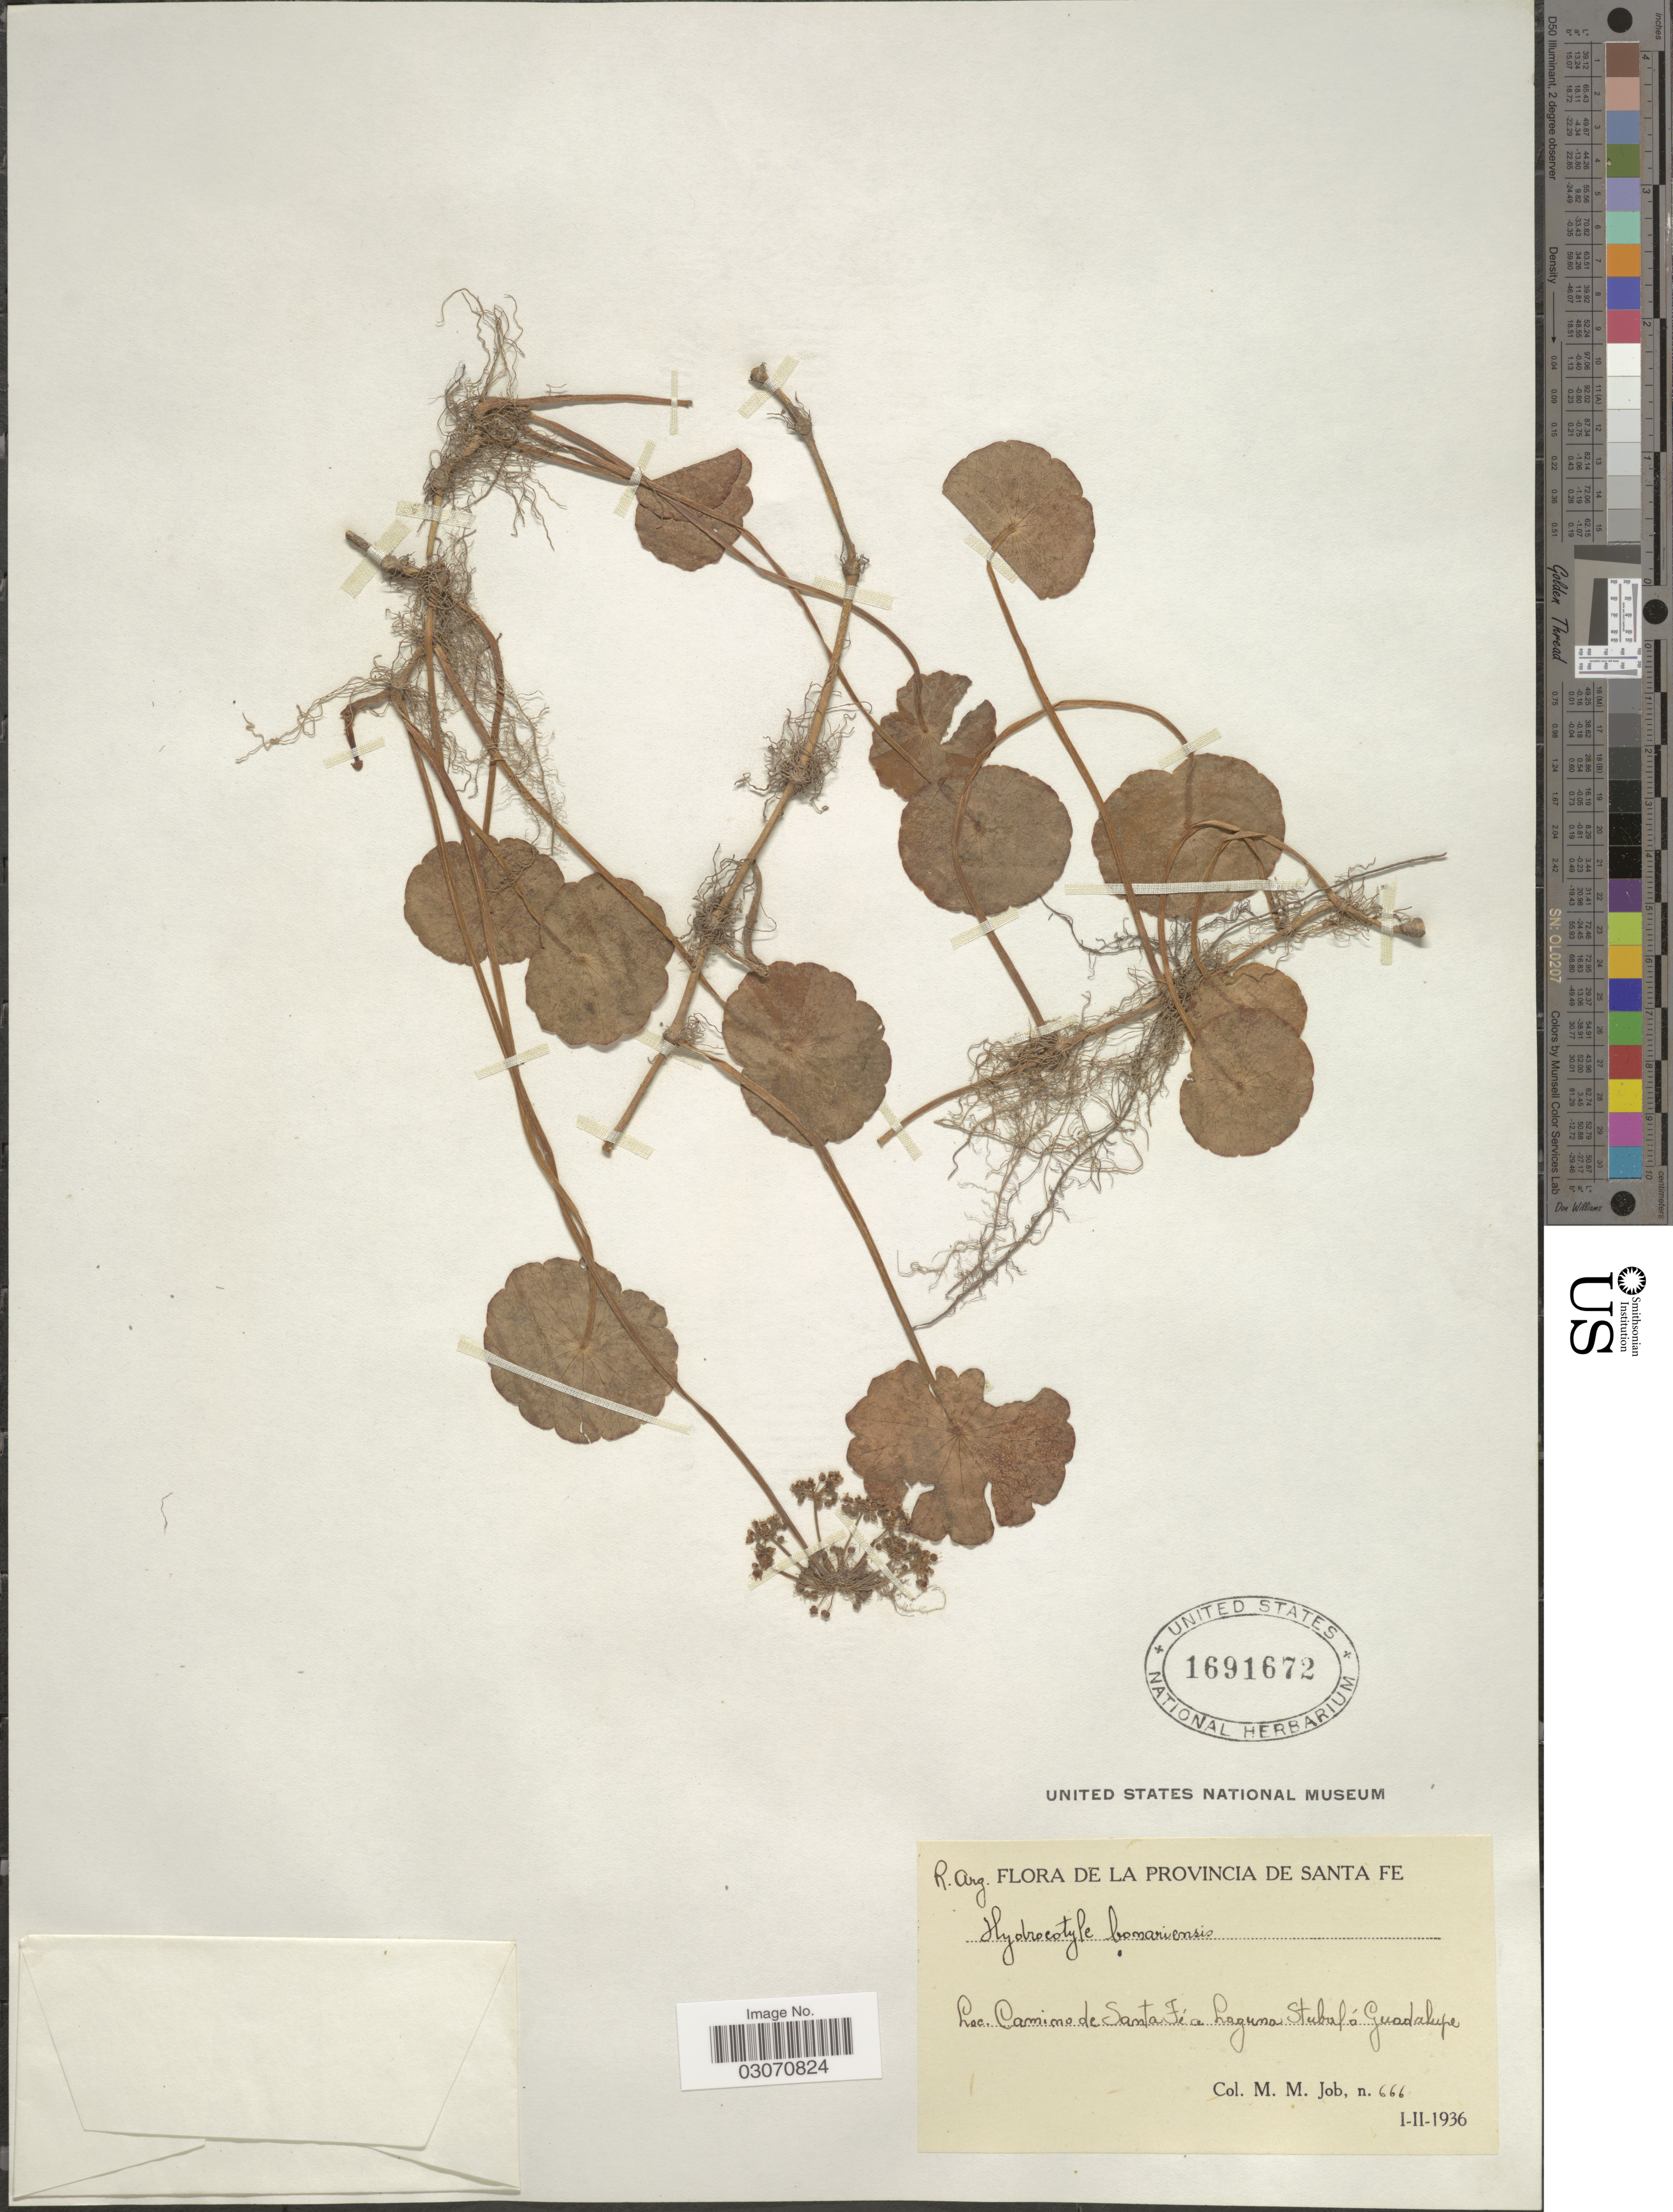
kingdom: Plantae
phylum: Tracheophyta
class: Magnoliopsida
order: Apiales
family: Araliaceae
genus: Hydrocotyle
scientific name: Hydrocotyle bonariensis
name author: Lam.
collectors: M. Job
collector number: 666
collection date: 1936-01/1936-02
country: Argentina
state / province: Santa Fe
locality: Camino de Santa Fé a laguna Stubulá Guadalupe.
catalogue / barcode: US 1691672